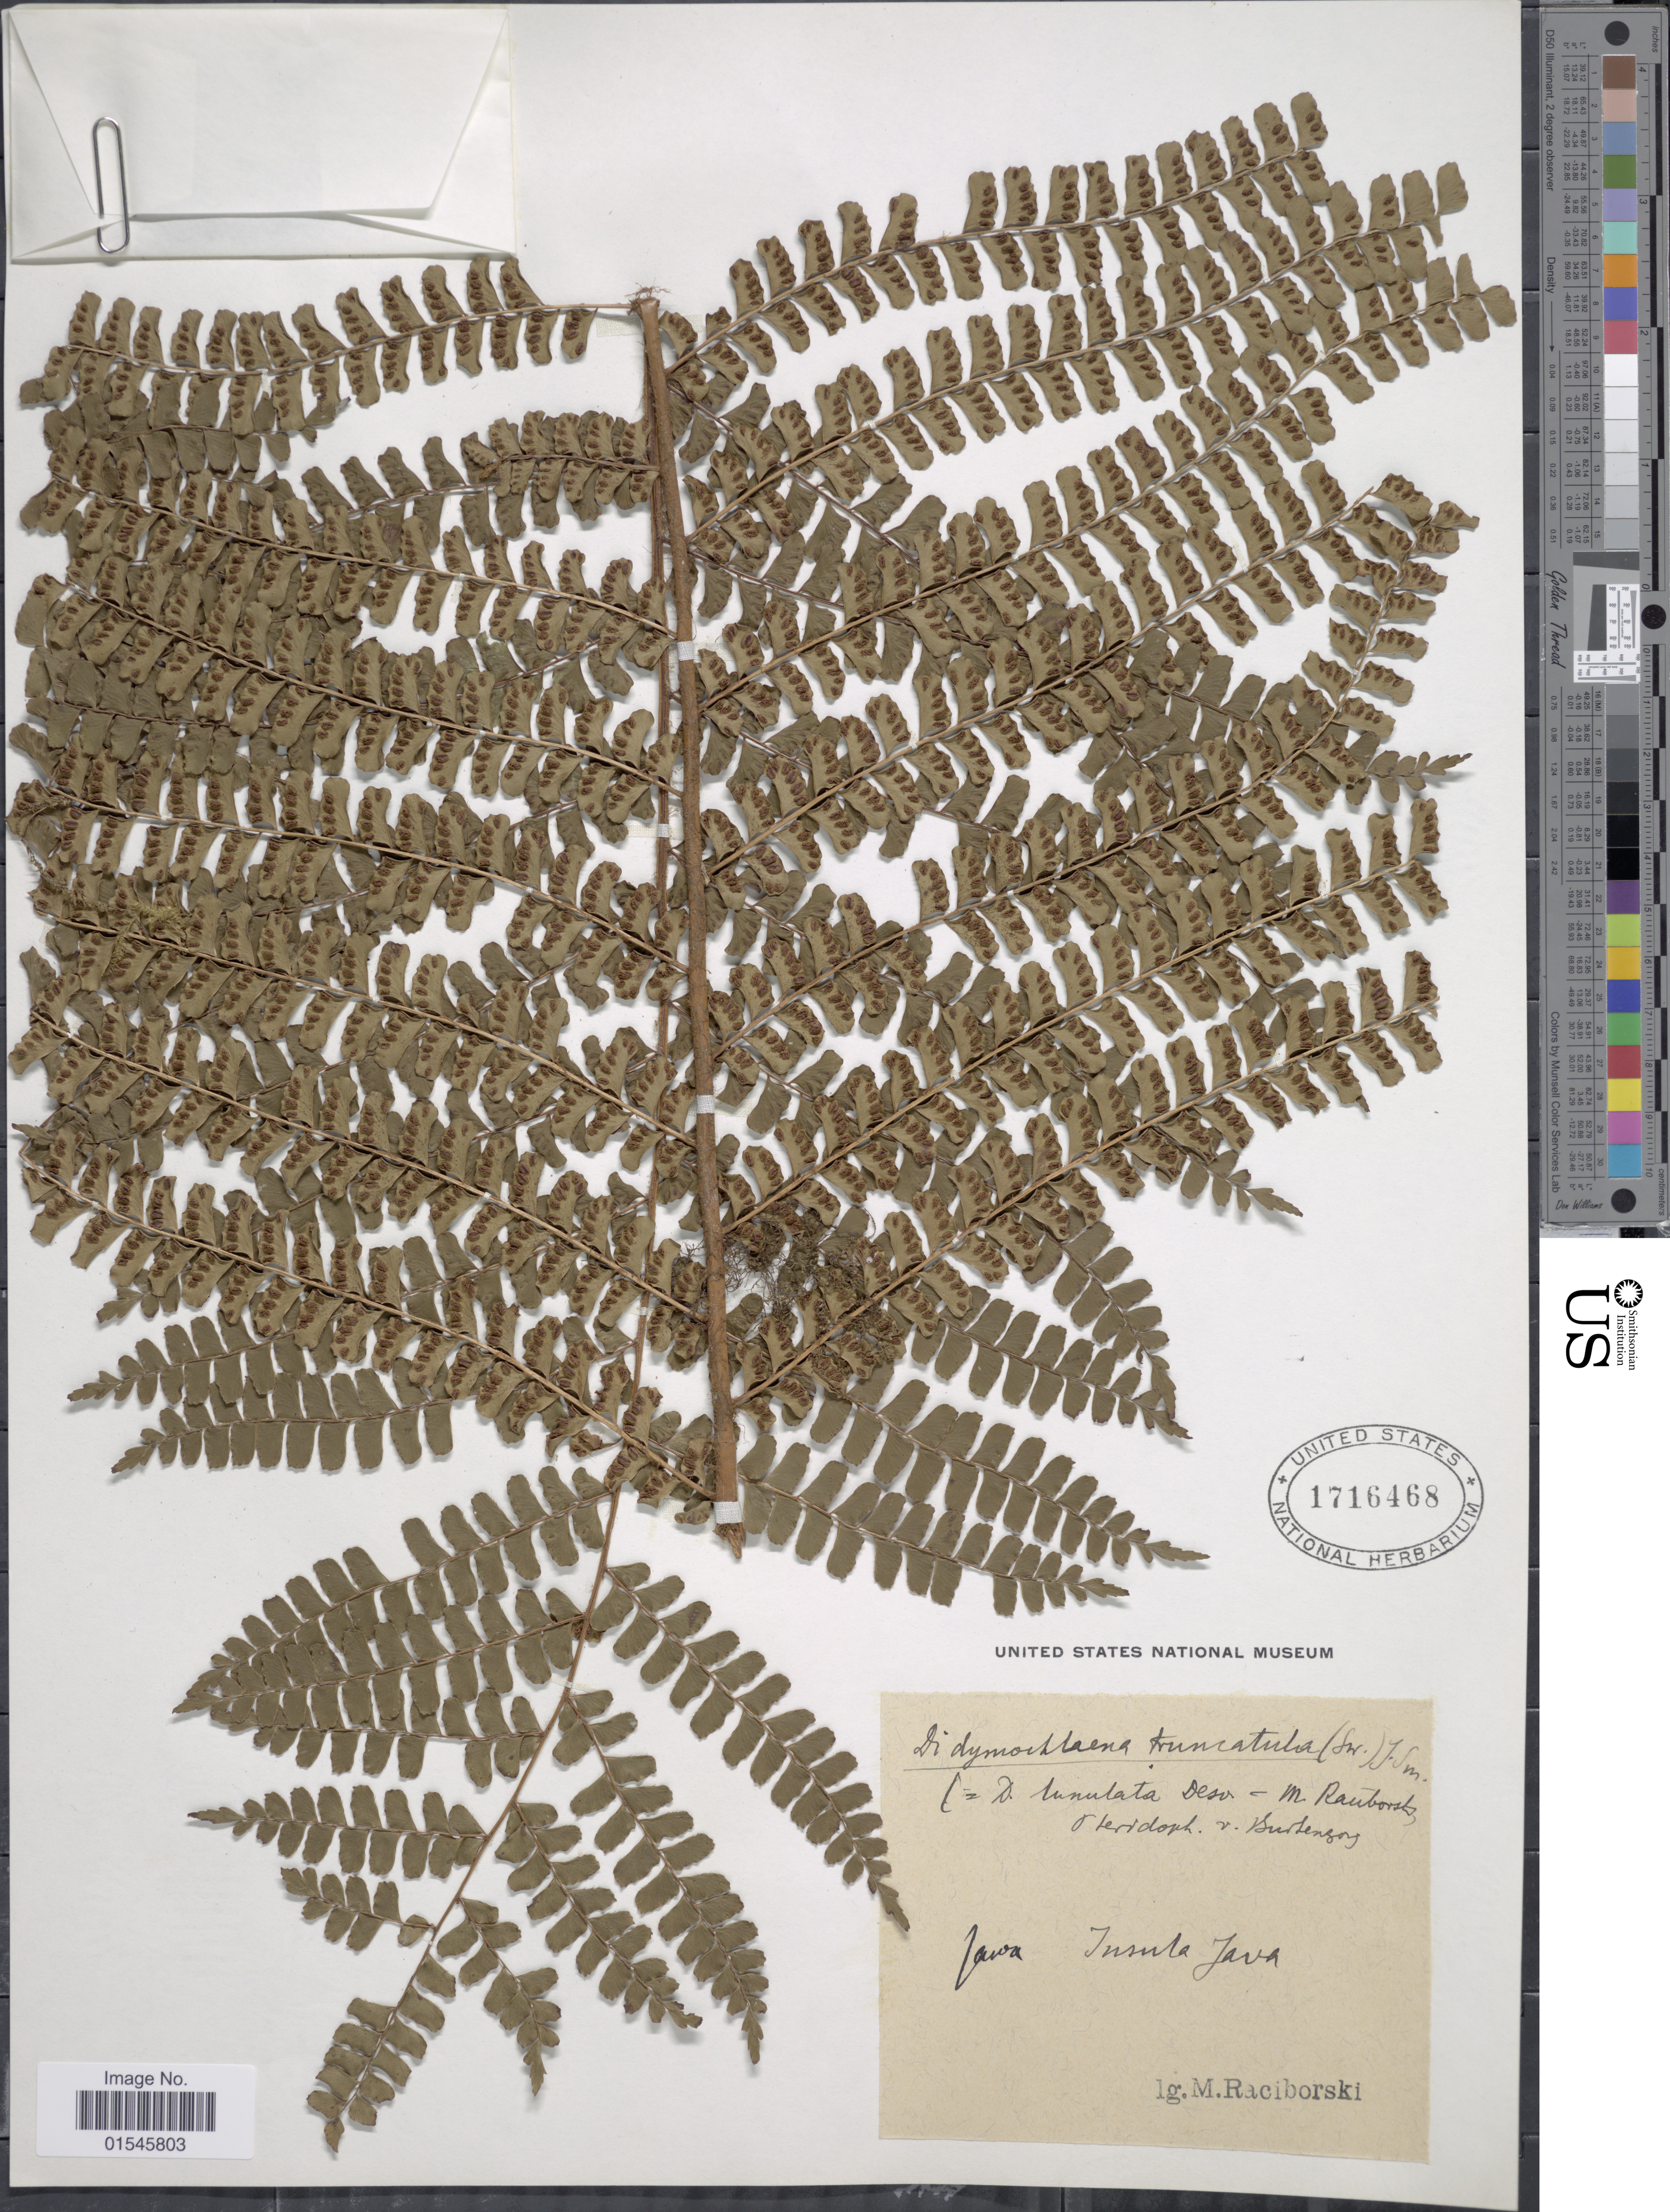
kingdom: Plantae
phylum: Tracheophyta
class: Polypodiopsida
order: Polypodiales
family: Didymochlaenaceae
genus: Didymochlaena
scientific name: Didymochlaena truncatula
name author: (Sw.) J. Sm.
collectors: M. Raciborski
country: Indonesia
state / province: Java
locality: Insula Java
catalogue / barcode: US 1716468